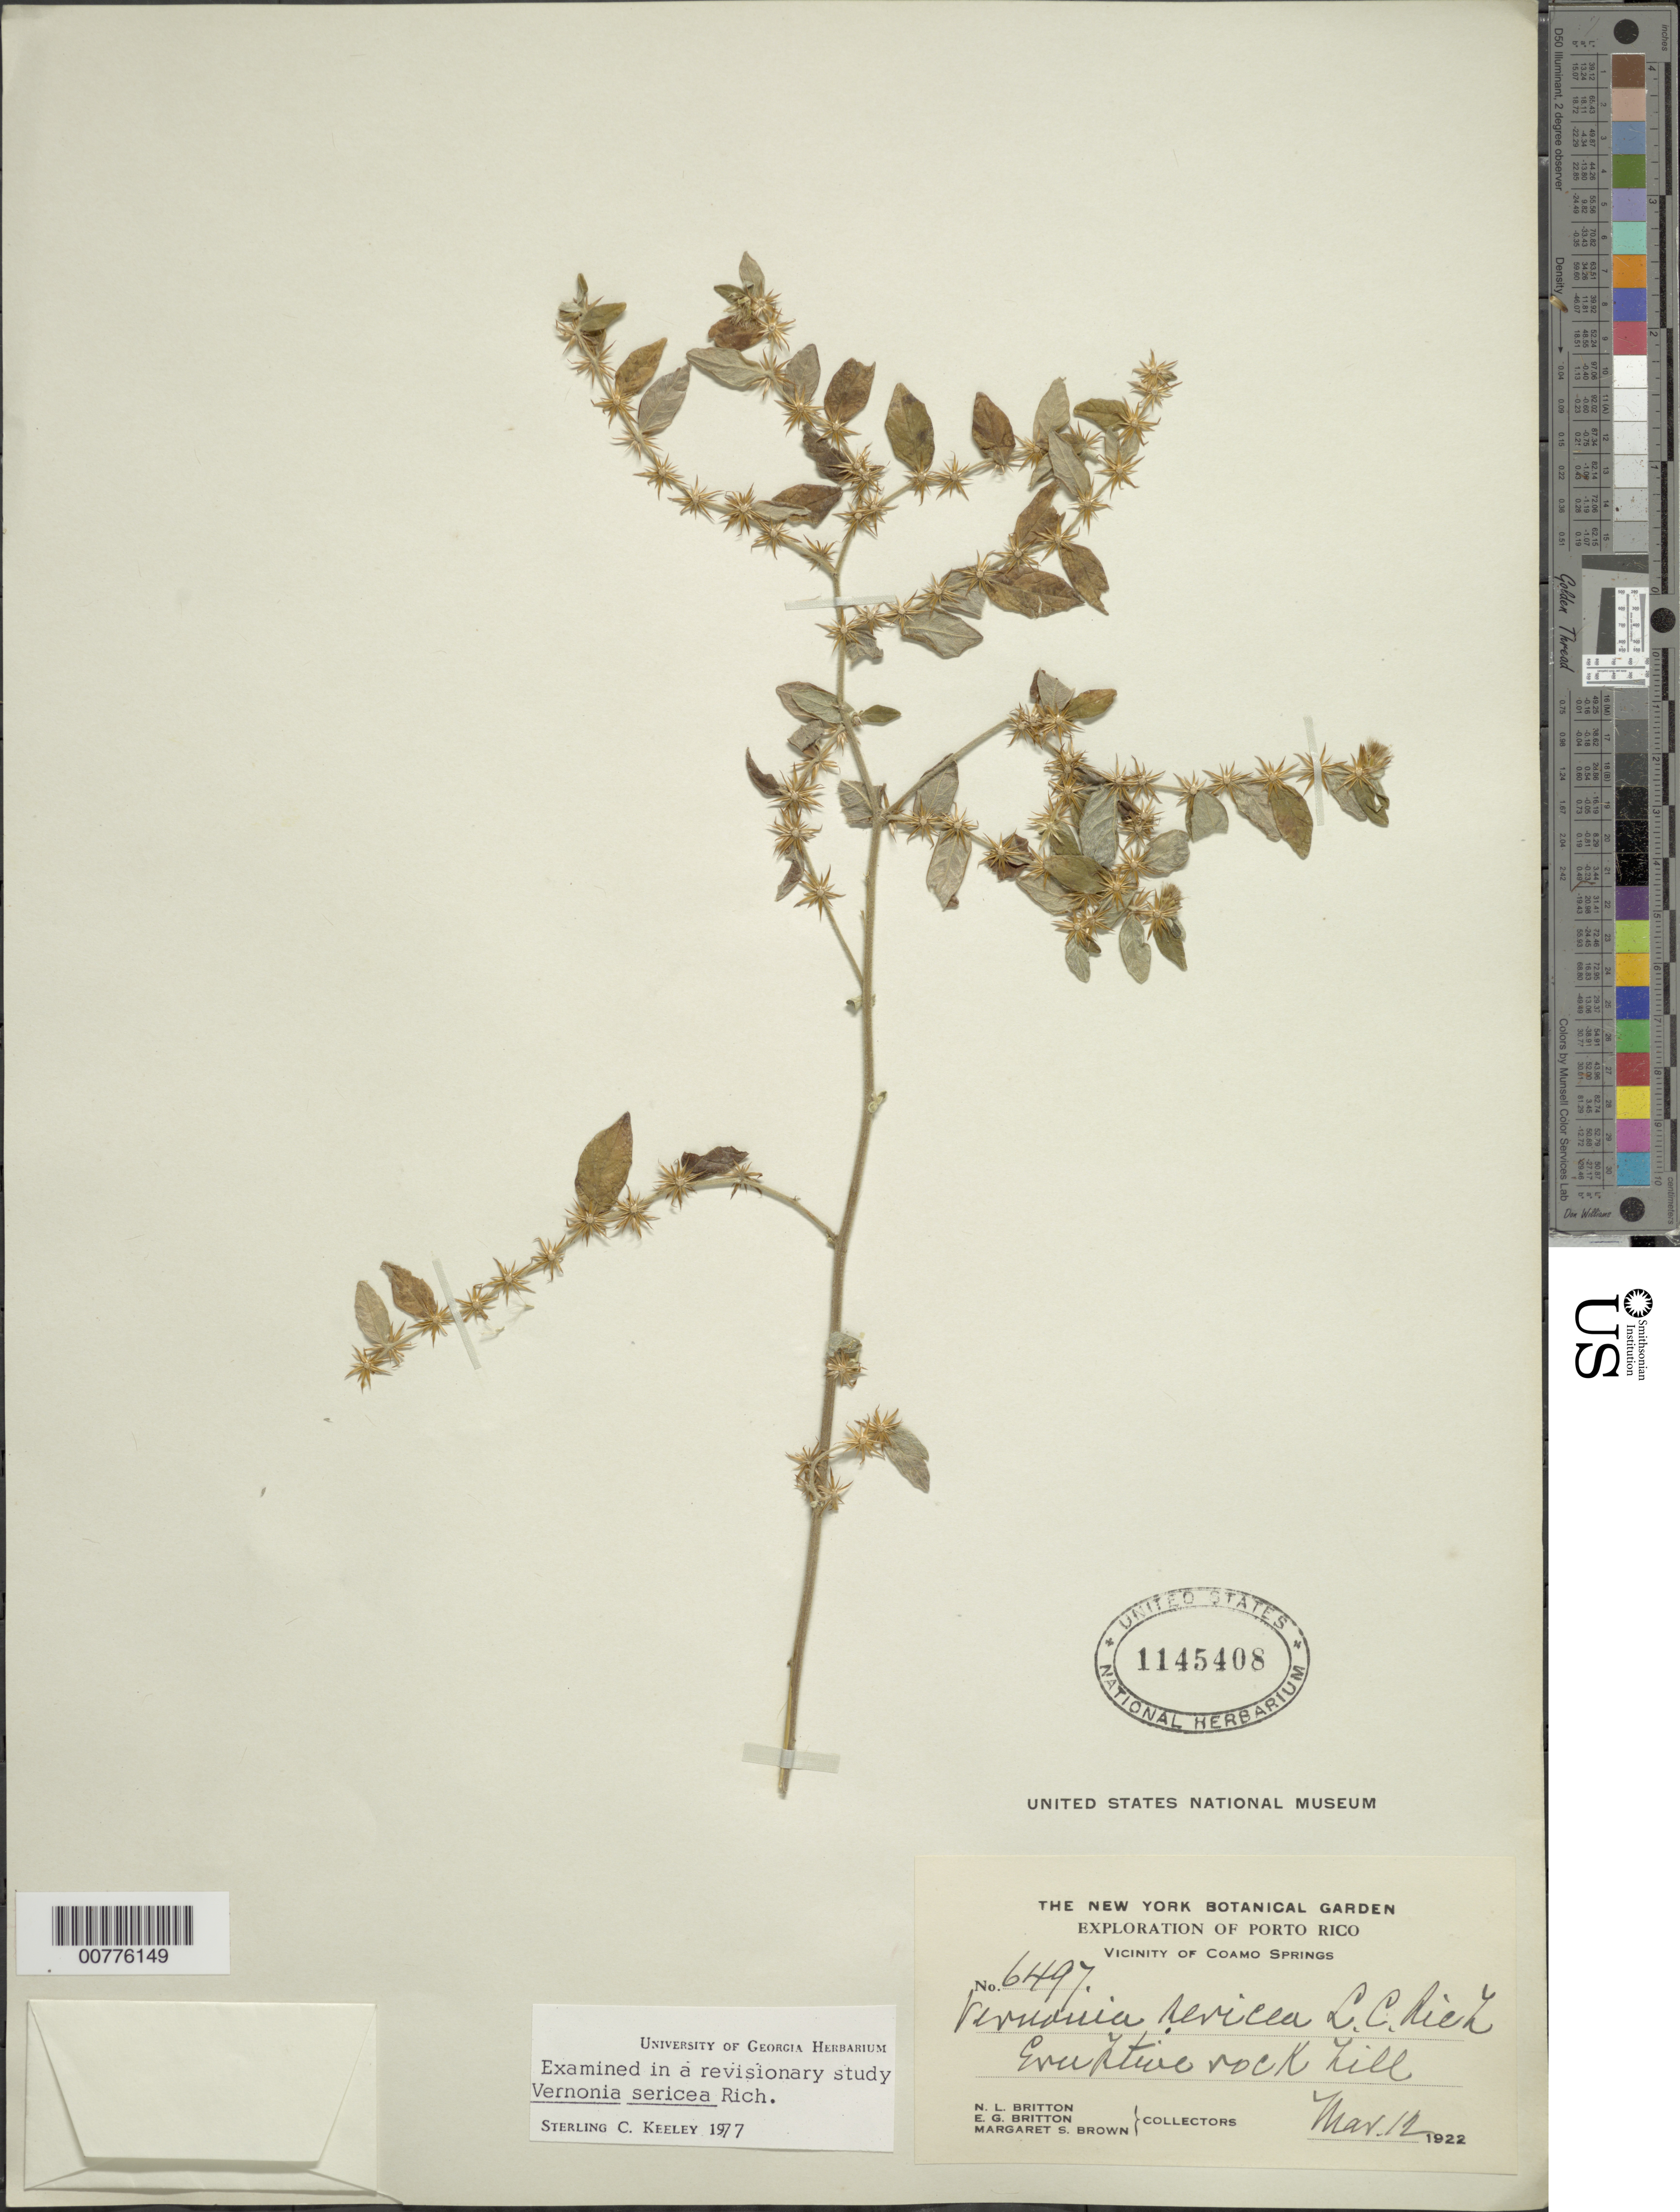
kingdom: Plantae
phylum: Tracheophyta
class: Magnoliopsida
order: Asterales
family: Asteraceae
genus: Lepidaploa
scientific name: Lepidaploa sericea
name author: (Rich.) H. Rob.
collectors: N. Britton, E. G. Britton & M. S. Brown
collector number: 6497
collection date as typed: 12 Mar 1922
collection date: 1922-03-12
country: Puerto Rico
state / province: Coamo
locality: Vicinity of Coamo Springs. Eruptive rock hill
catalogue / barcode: US 1145408